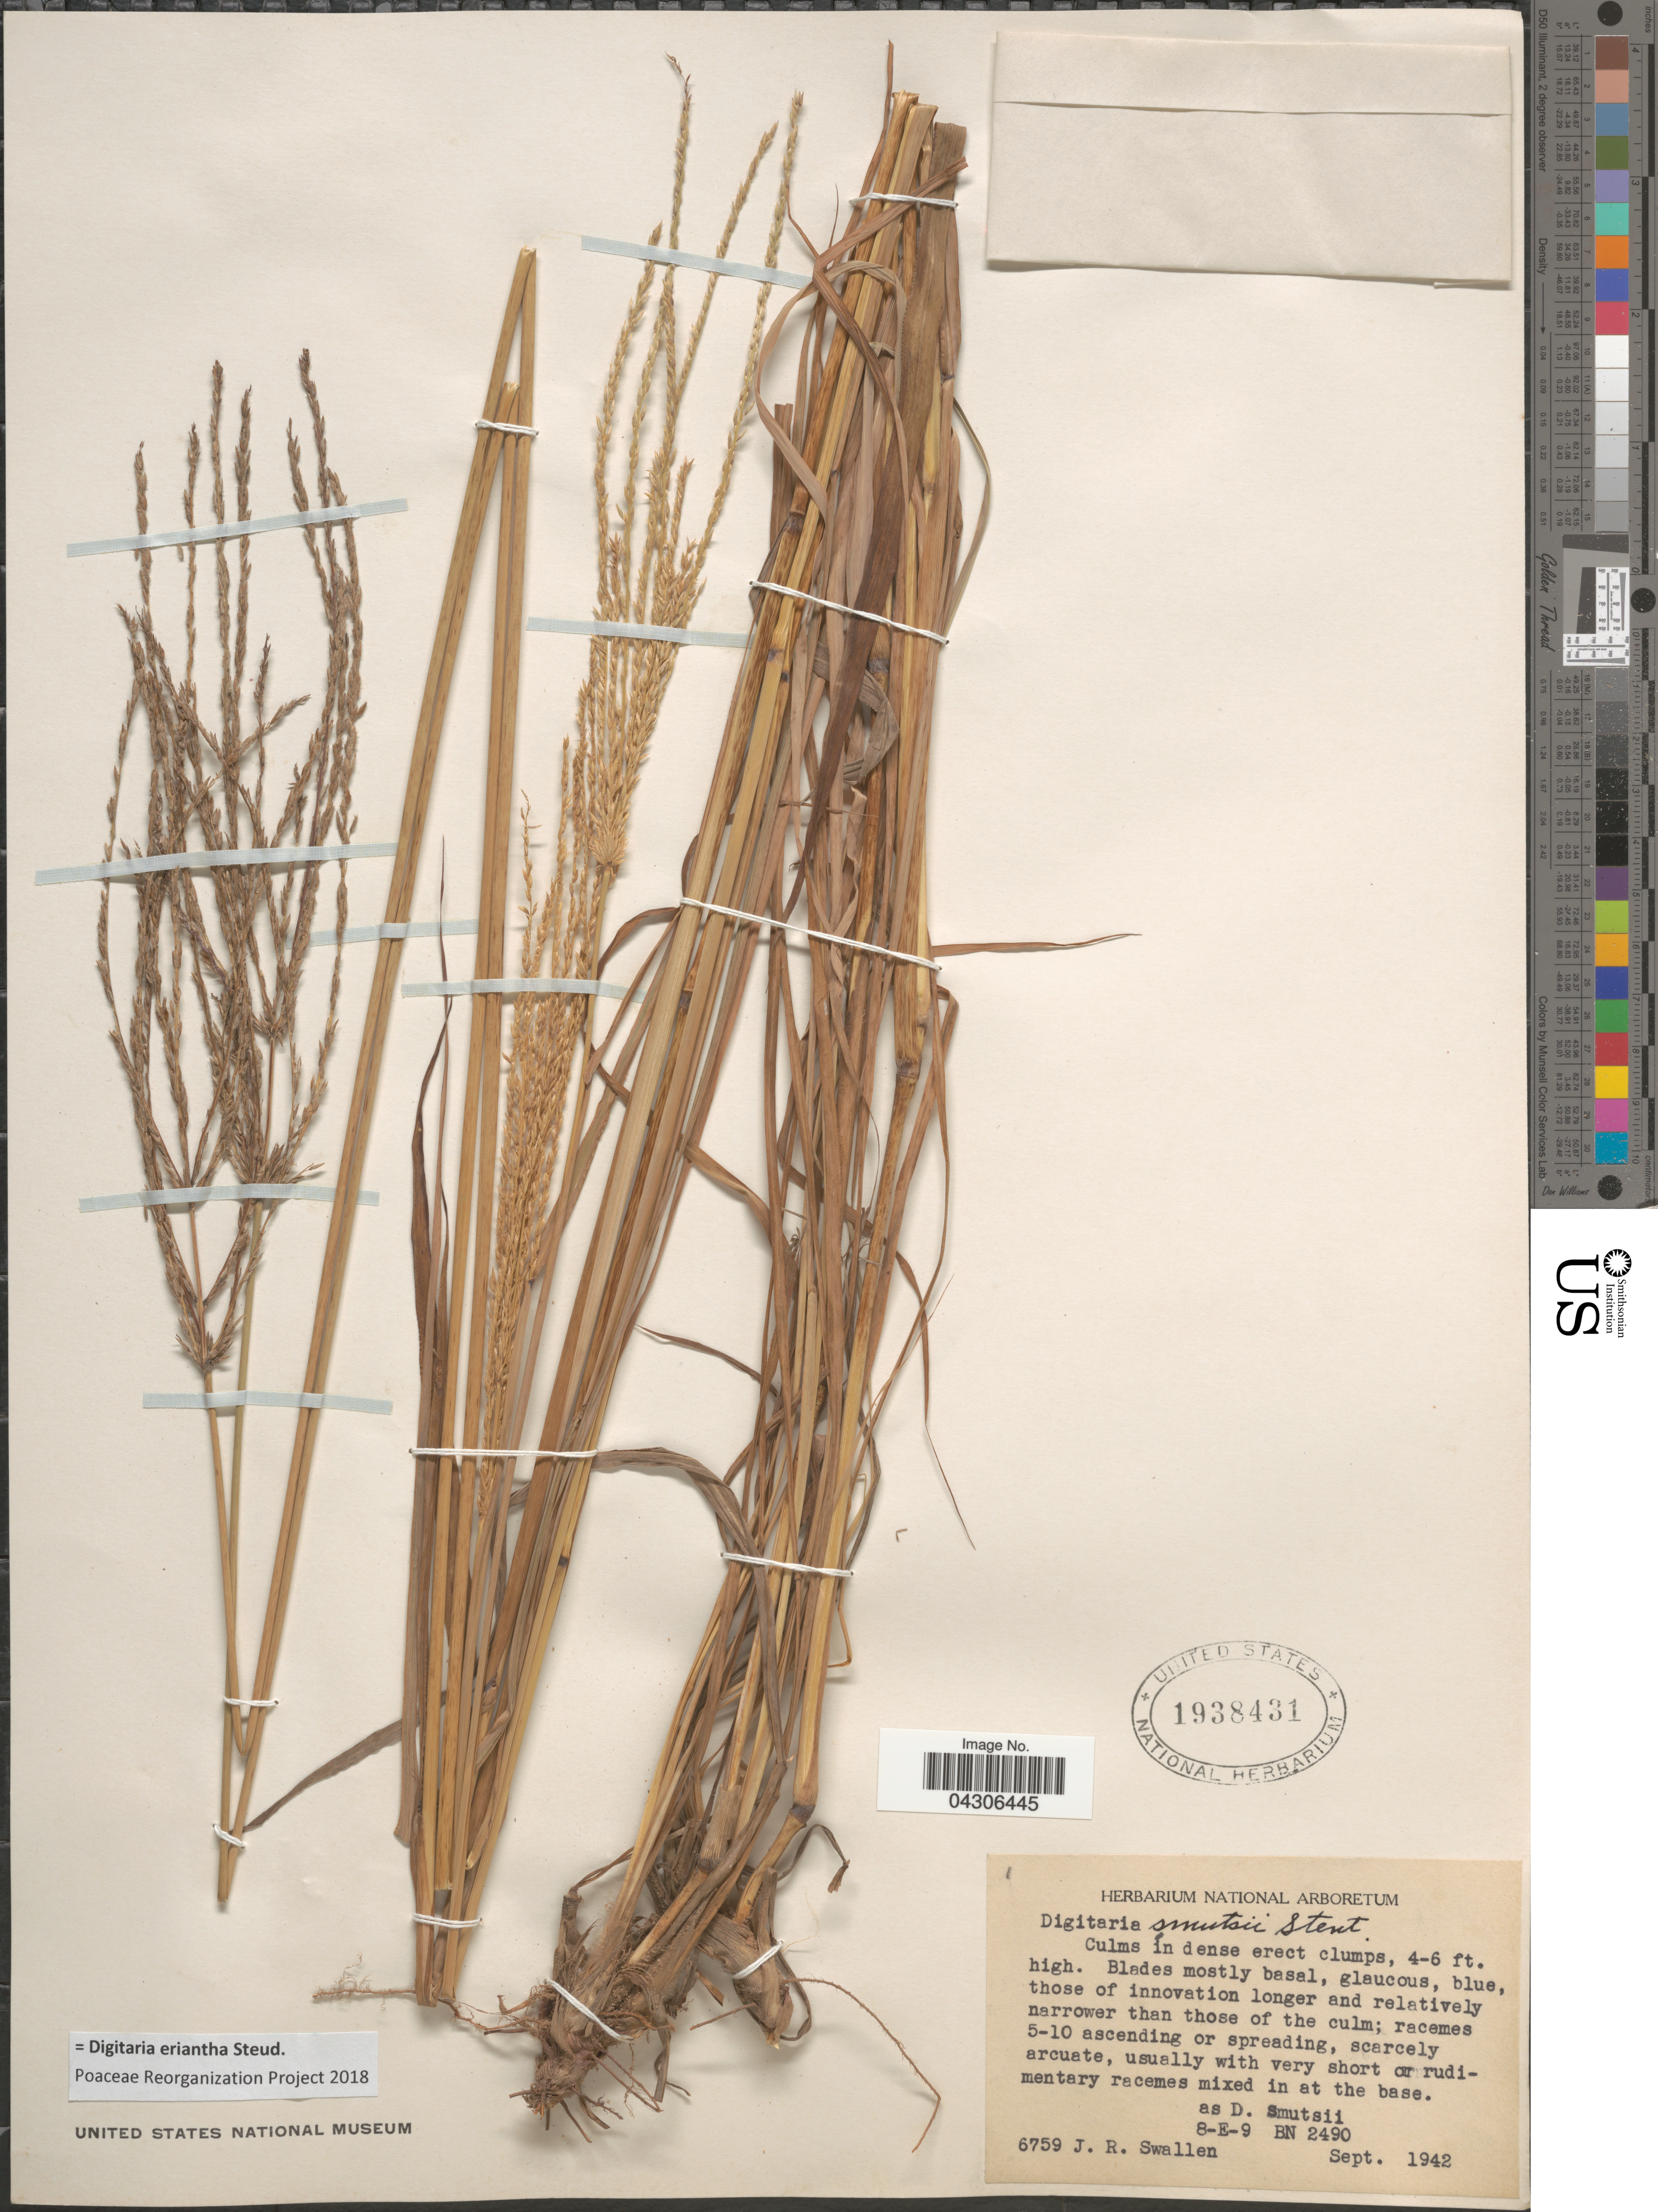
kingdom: Plantae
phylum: Tracheophyta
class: Liliopsida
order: Poales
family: Poaceae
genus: Digitaria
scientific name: Digitaria eriantha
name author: Steud.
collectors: J. R. Swallen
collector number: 6759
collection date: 1942-09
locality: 8-E-9 BN 2490.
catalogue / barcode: US 1938431